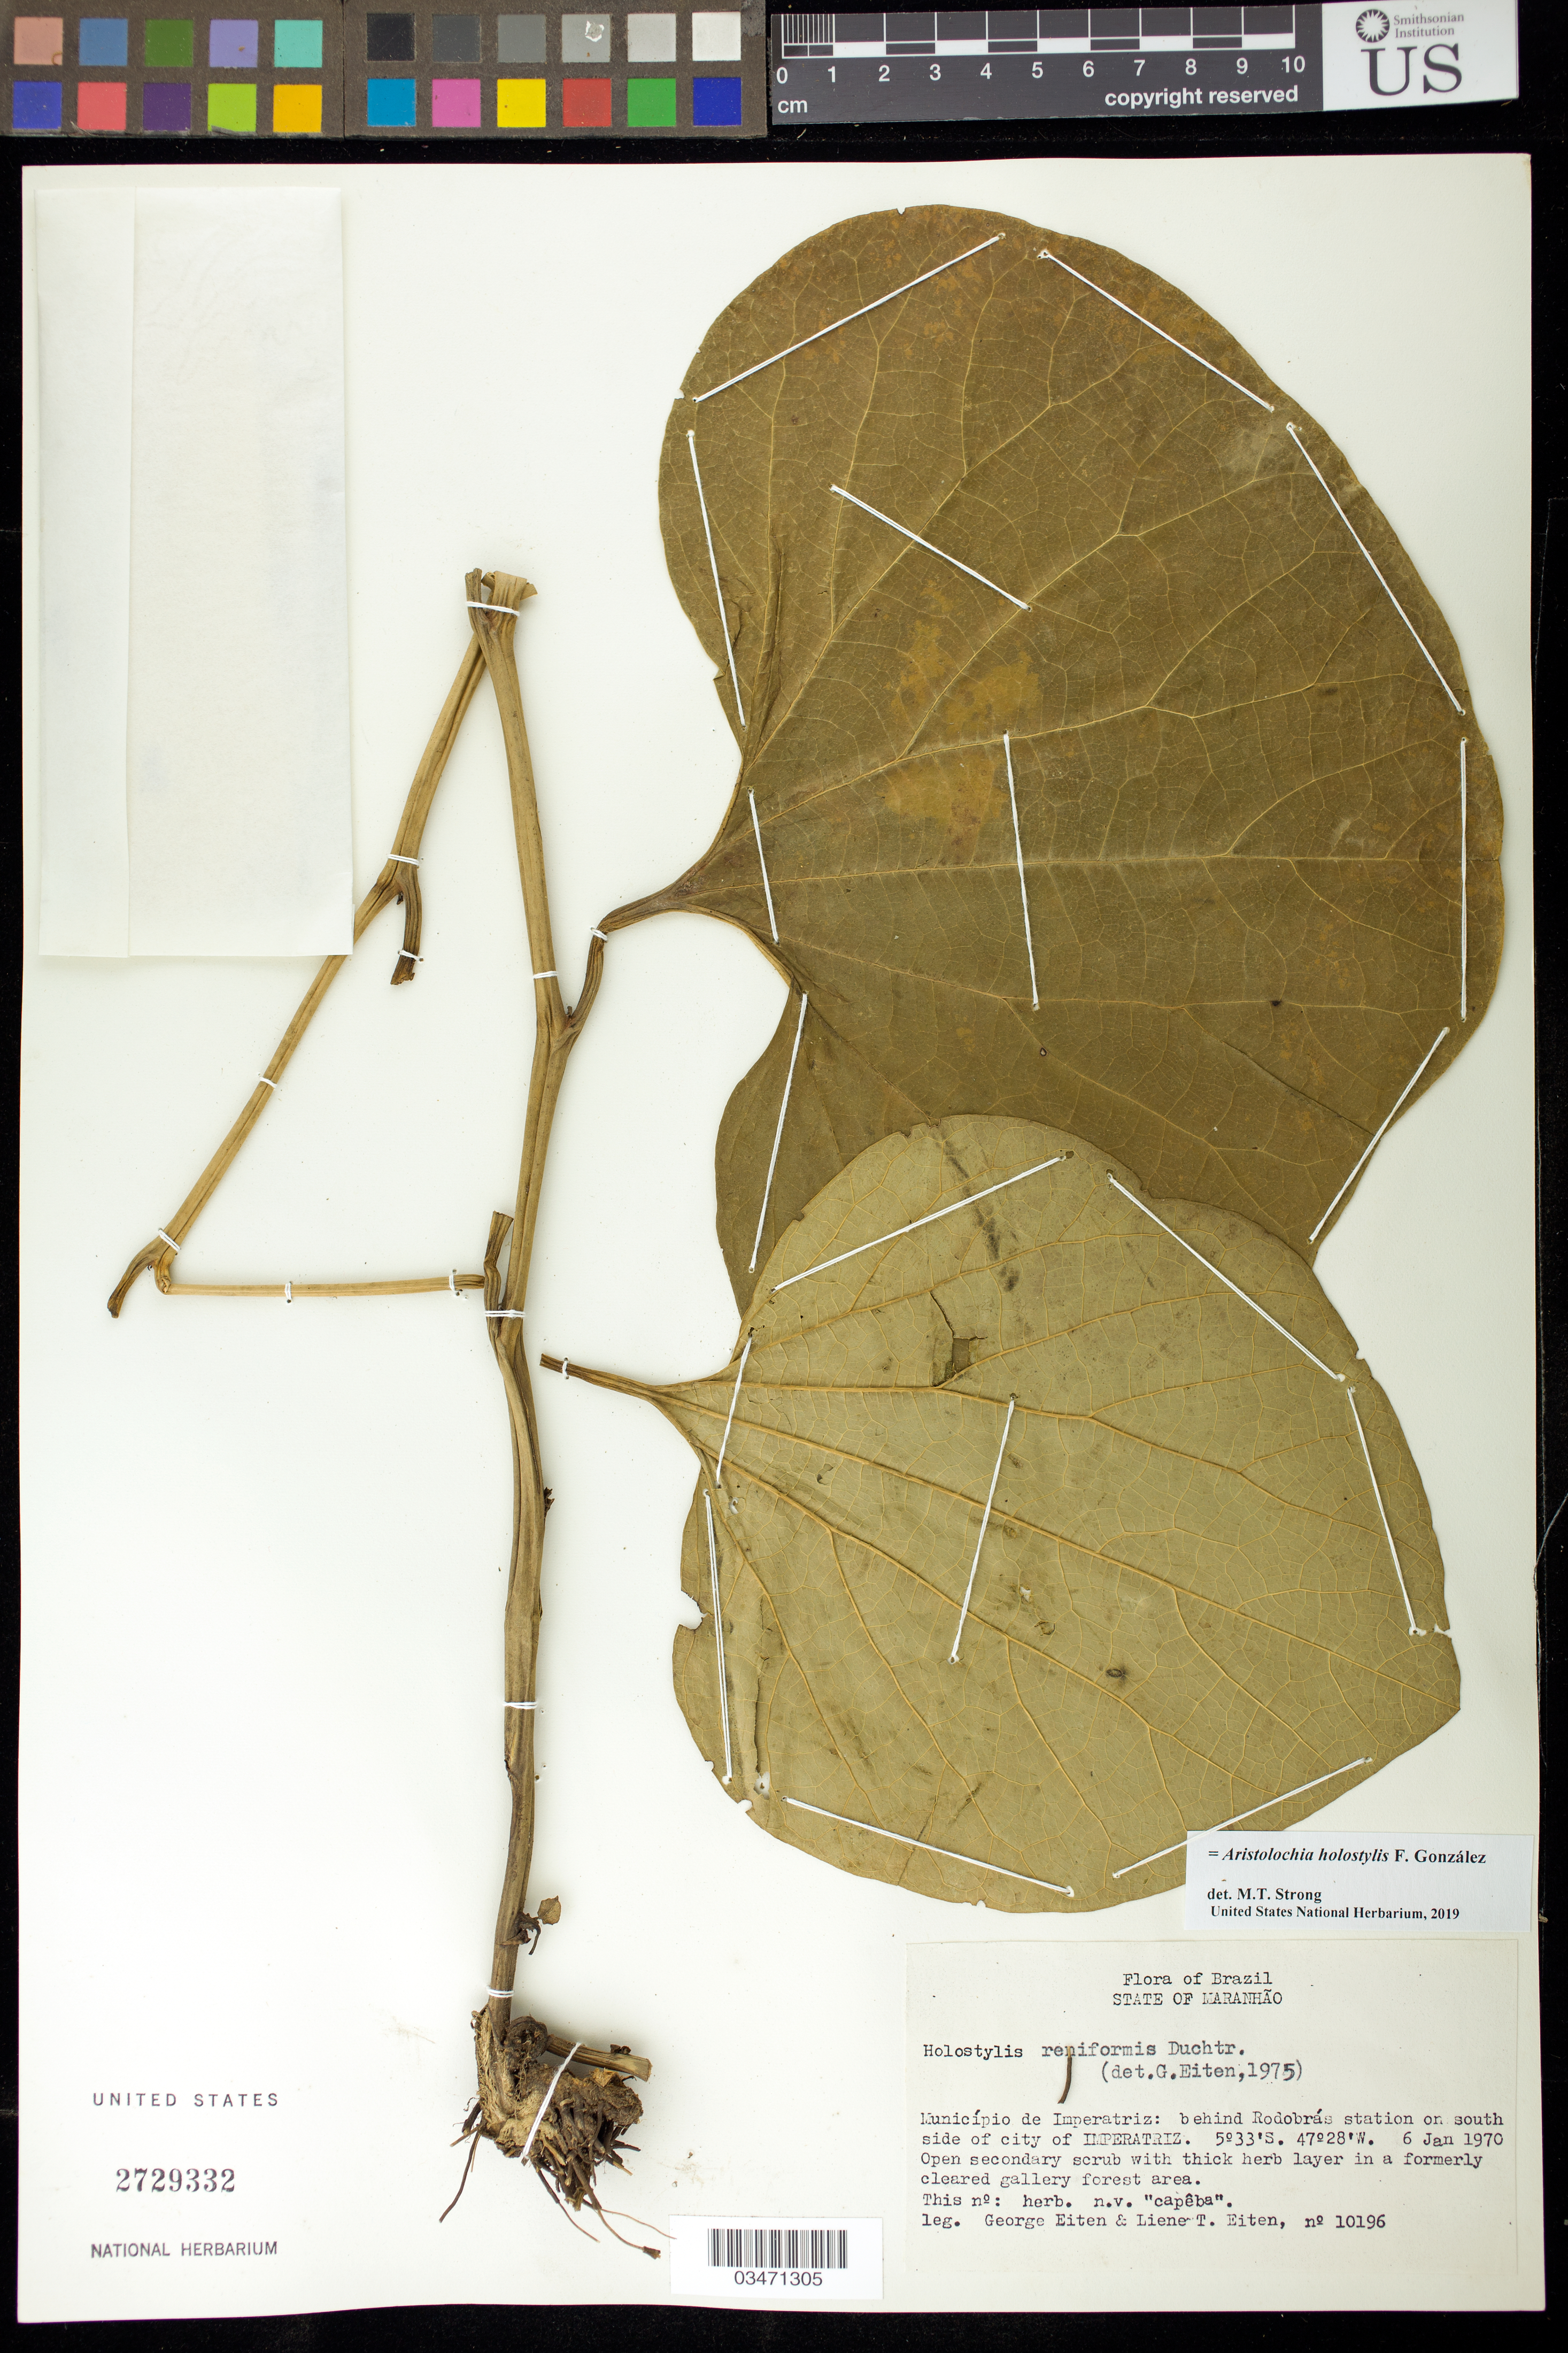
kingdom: Plantae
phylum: Tracheophyta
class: Magnoliopsida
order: Piperales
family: Aristolochiaceae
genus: Aristolochia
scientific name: Aristolochia holostylis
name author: F. González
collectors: G. Eiten & L. T. Eiten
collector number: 10196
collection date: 1970-01-06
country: Brazil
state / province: Maranhão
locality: Município de Imperatriz: behind Rodobrás station on south side of city of IMPERATRIZ.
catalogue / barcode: US 2729332